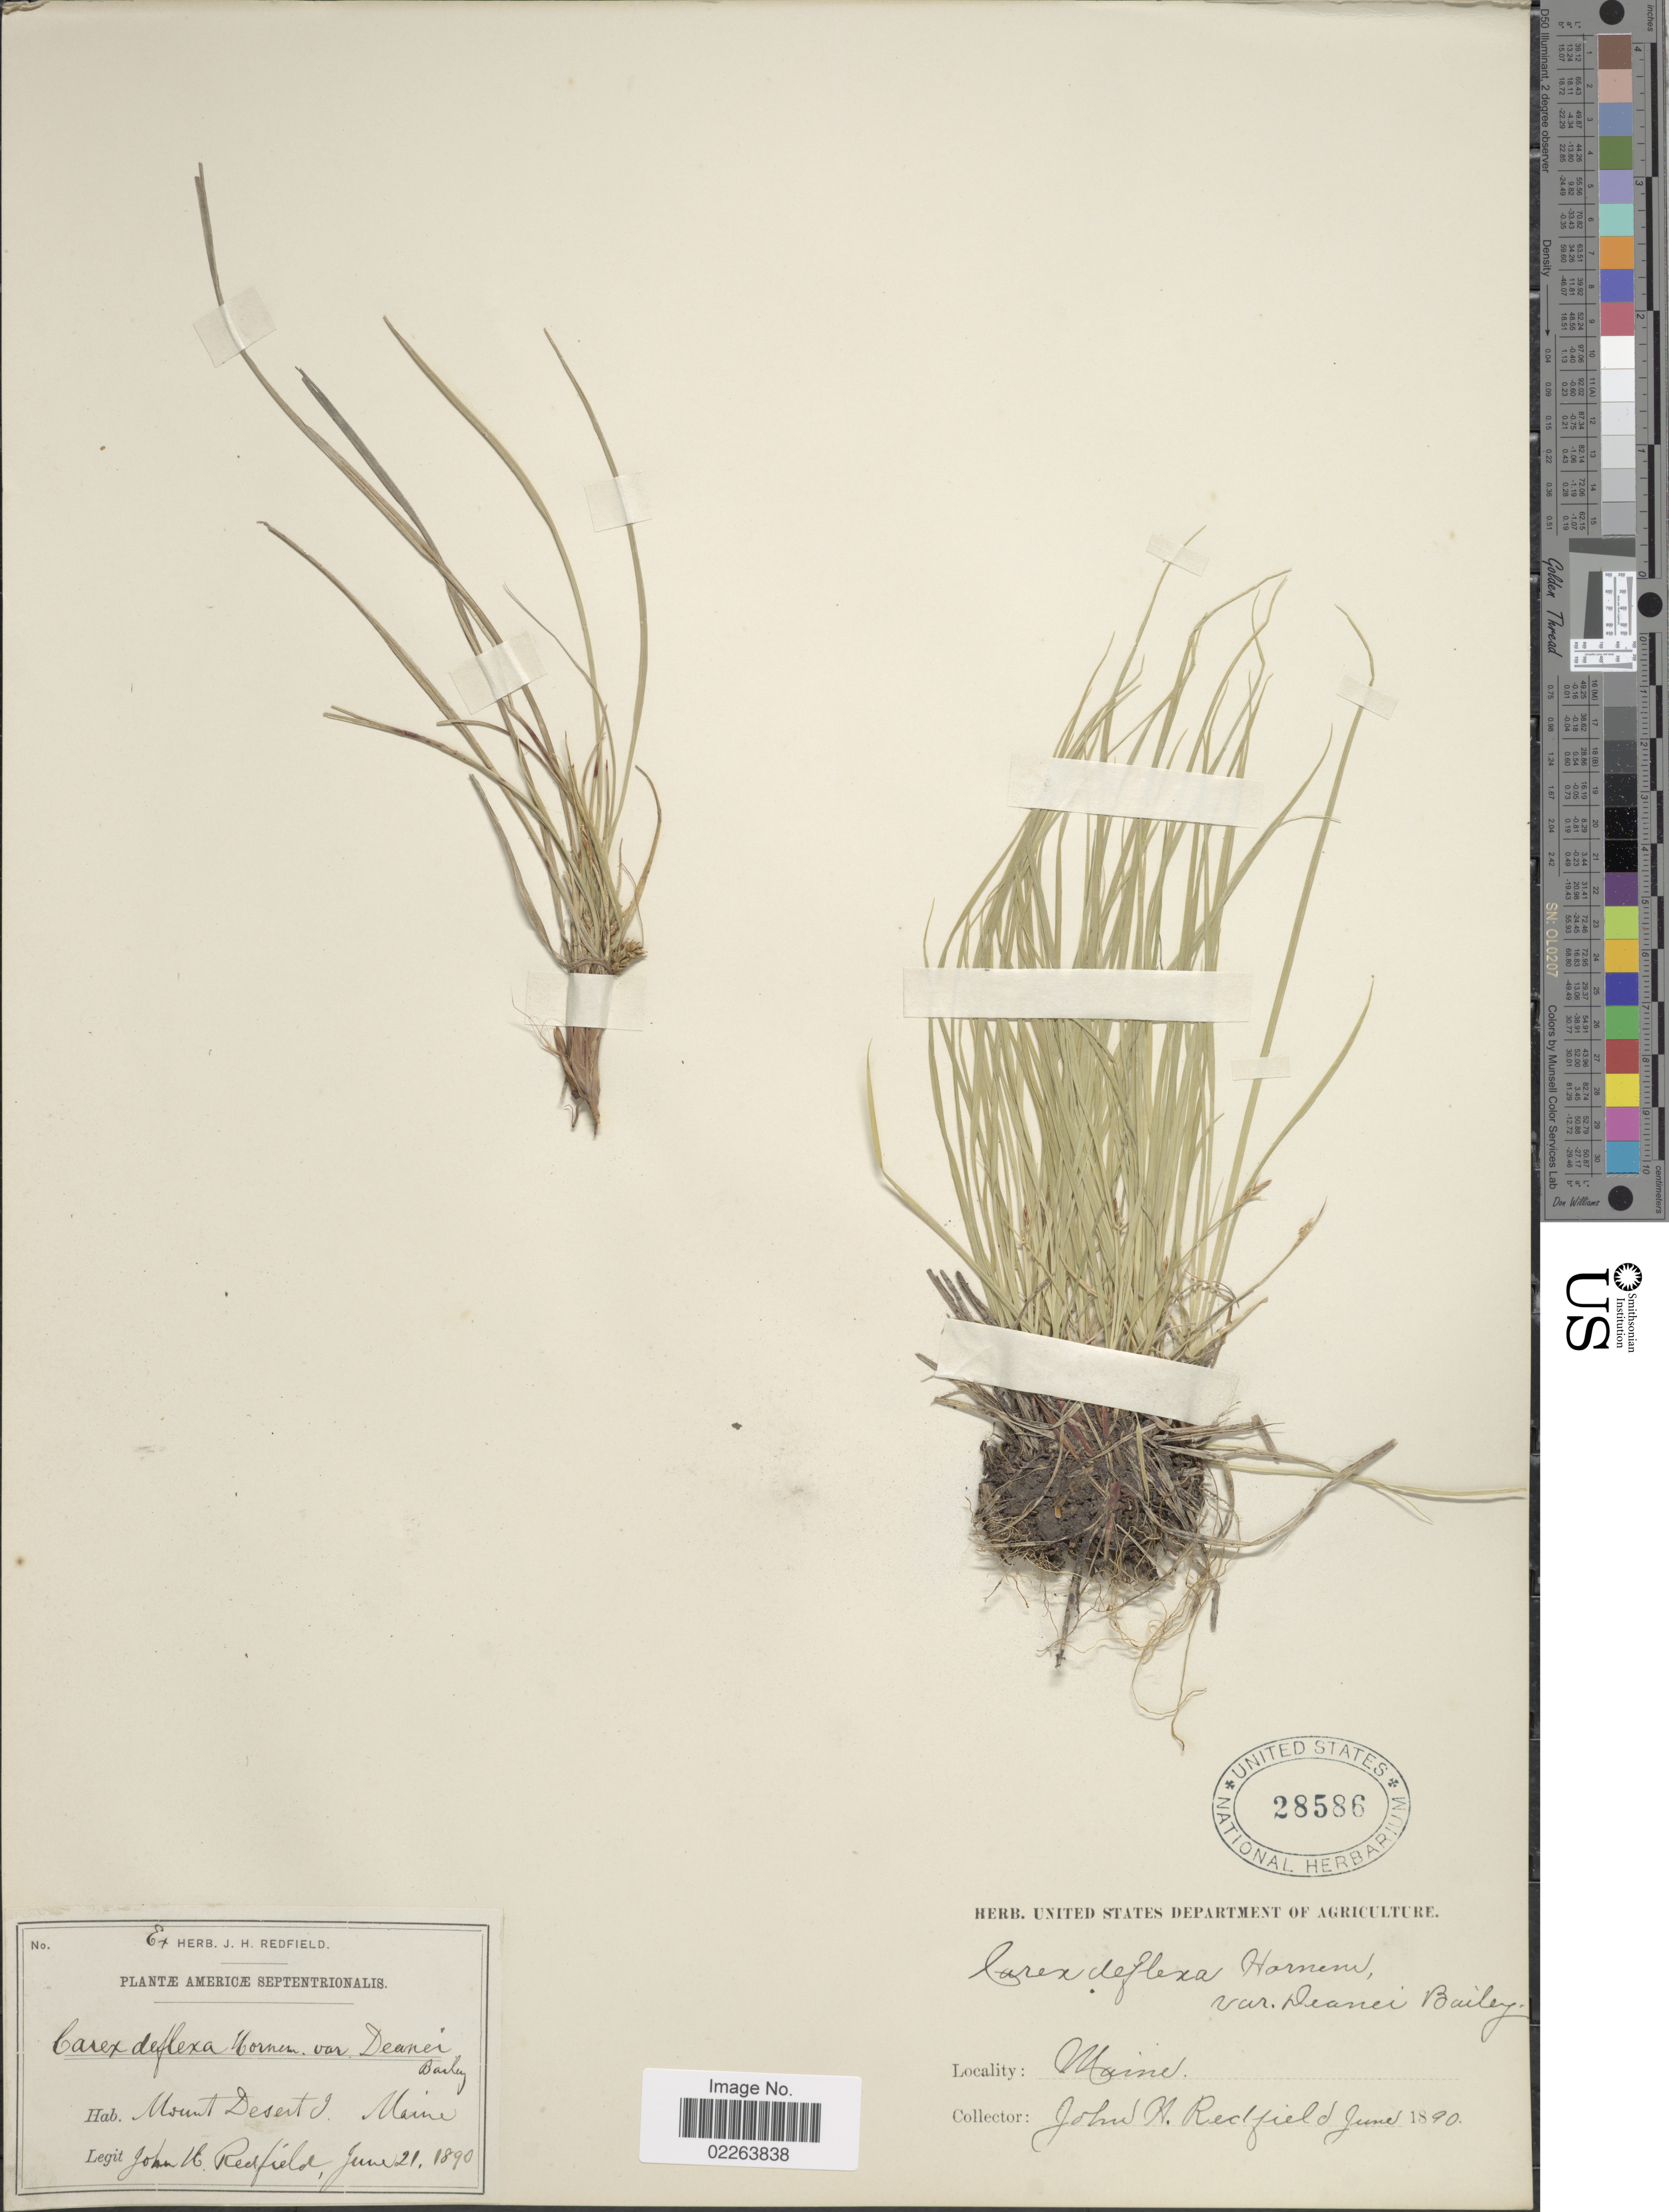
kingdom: Plantae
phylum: Tracheophyta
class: Liliopsida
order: Poales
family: Cyperaceae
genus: Carex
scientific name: Carex deflexa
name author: Hornem.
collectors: J. Redfield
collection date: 1890-06-21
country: United States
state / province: Maine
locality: Mount Desert I.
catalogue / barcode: US 28586